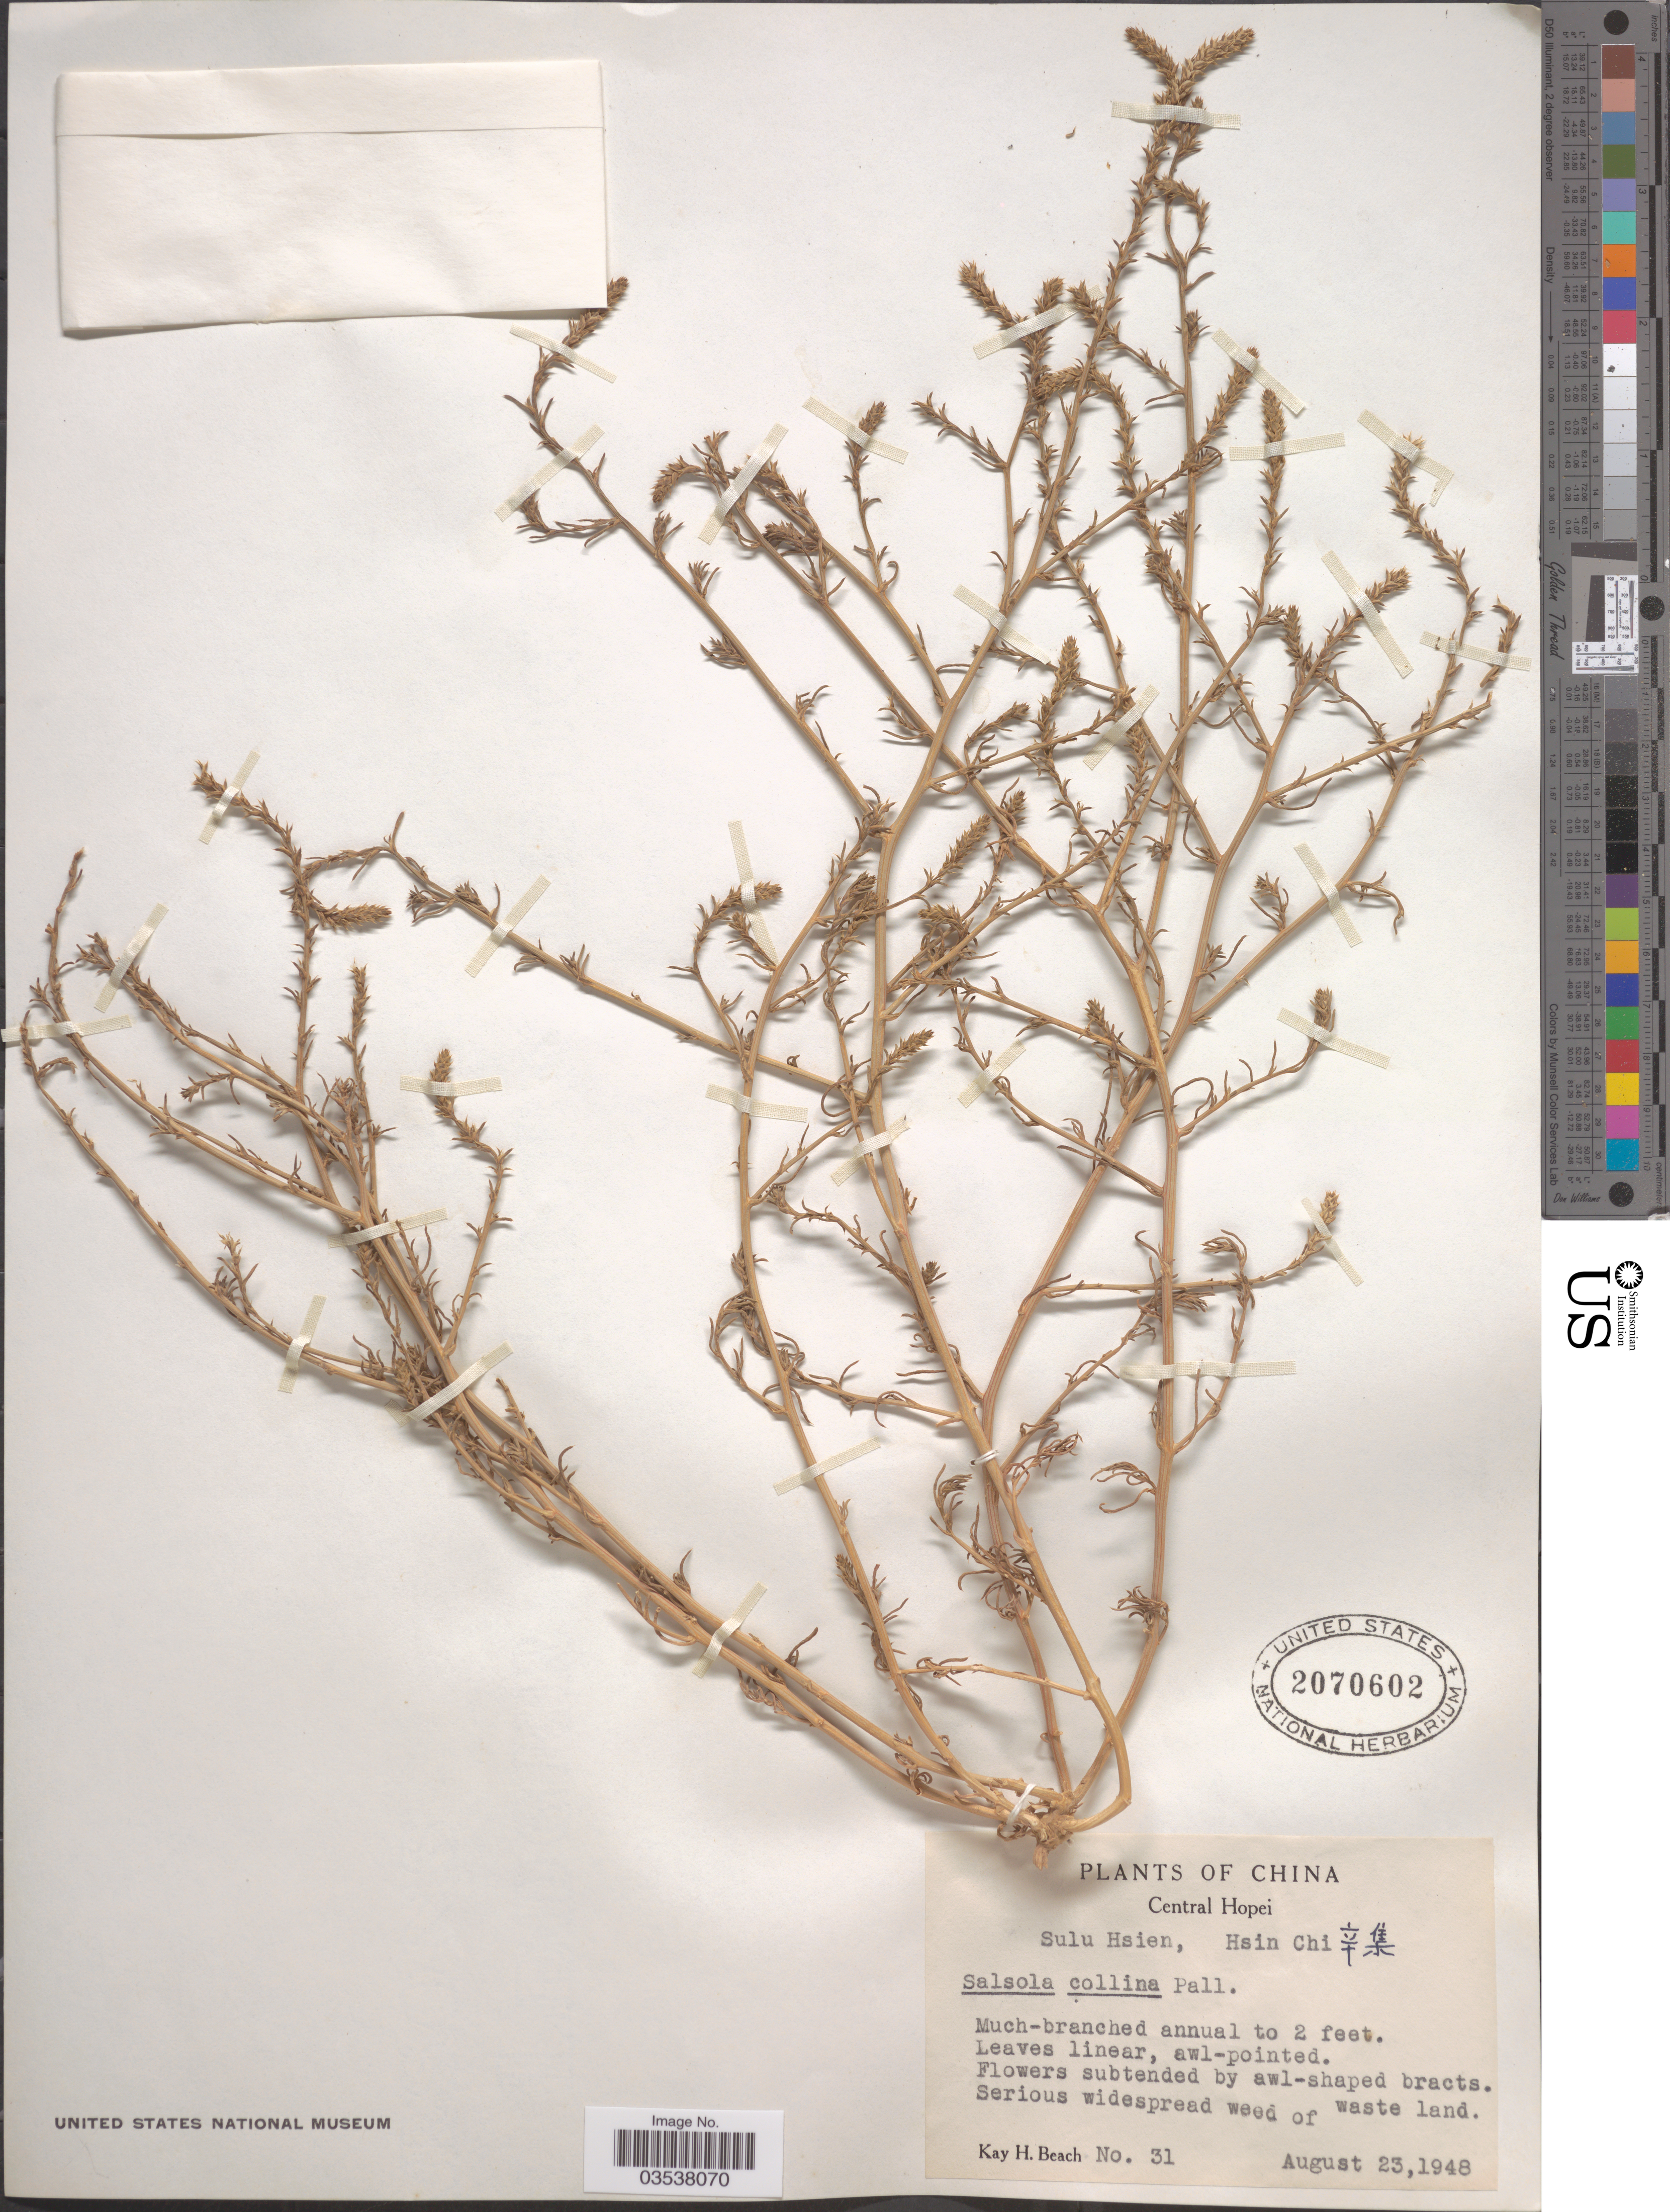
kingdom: Plantae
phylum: Tracheophyta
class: Magnoliopsida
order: Caryophyllales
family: Amaranthaceae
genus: Salsola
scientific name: Salsola collina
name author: Pall.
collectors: K. H. Beach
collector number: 31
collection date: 1948-08-23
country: China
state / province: Hebei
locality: Central Hopei. Sulu Hsien, Hsin Chi X.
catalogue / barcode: US 2070602